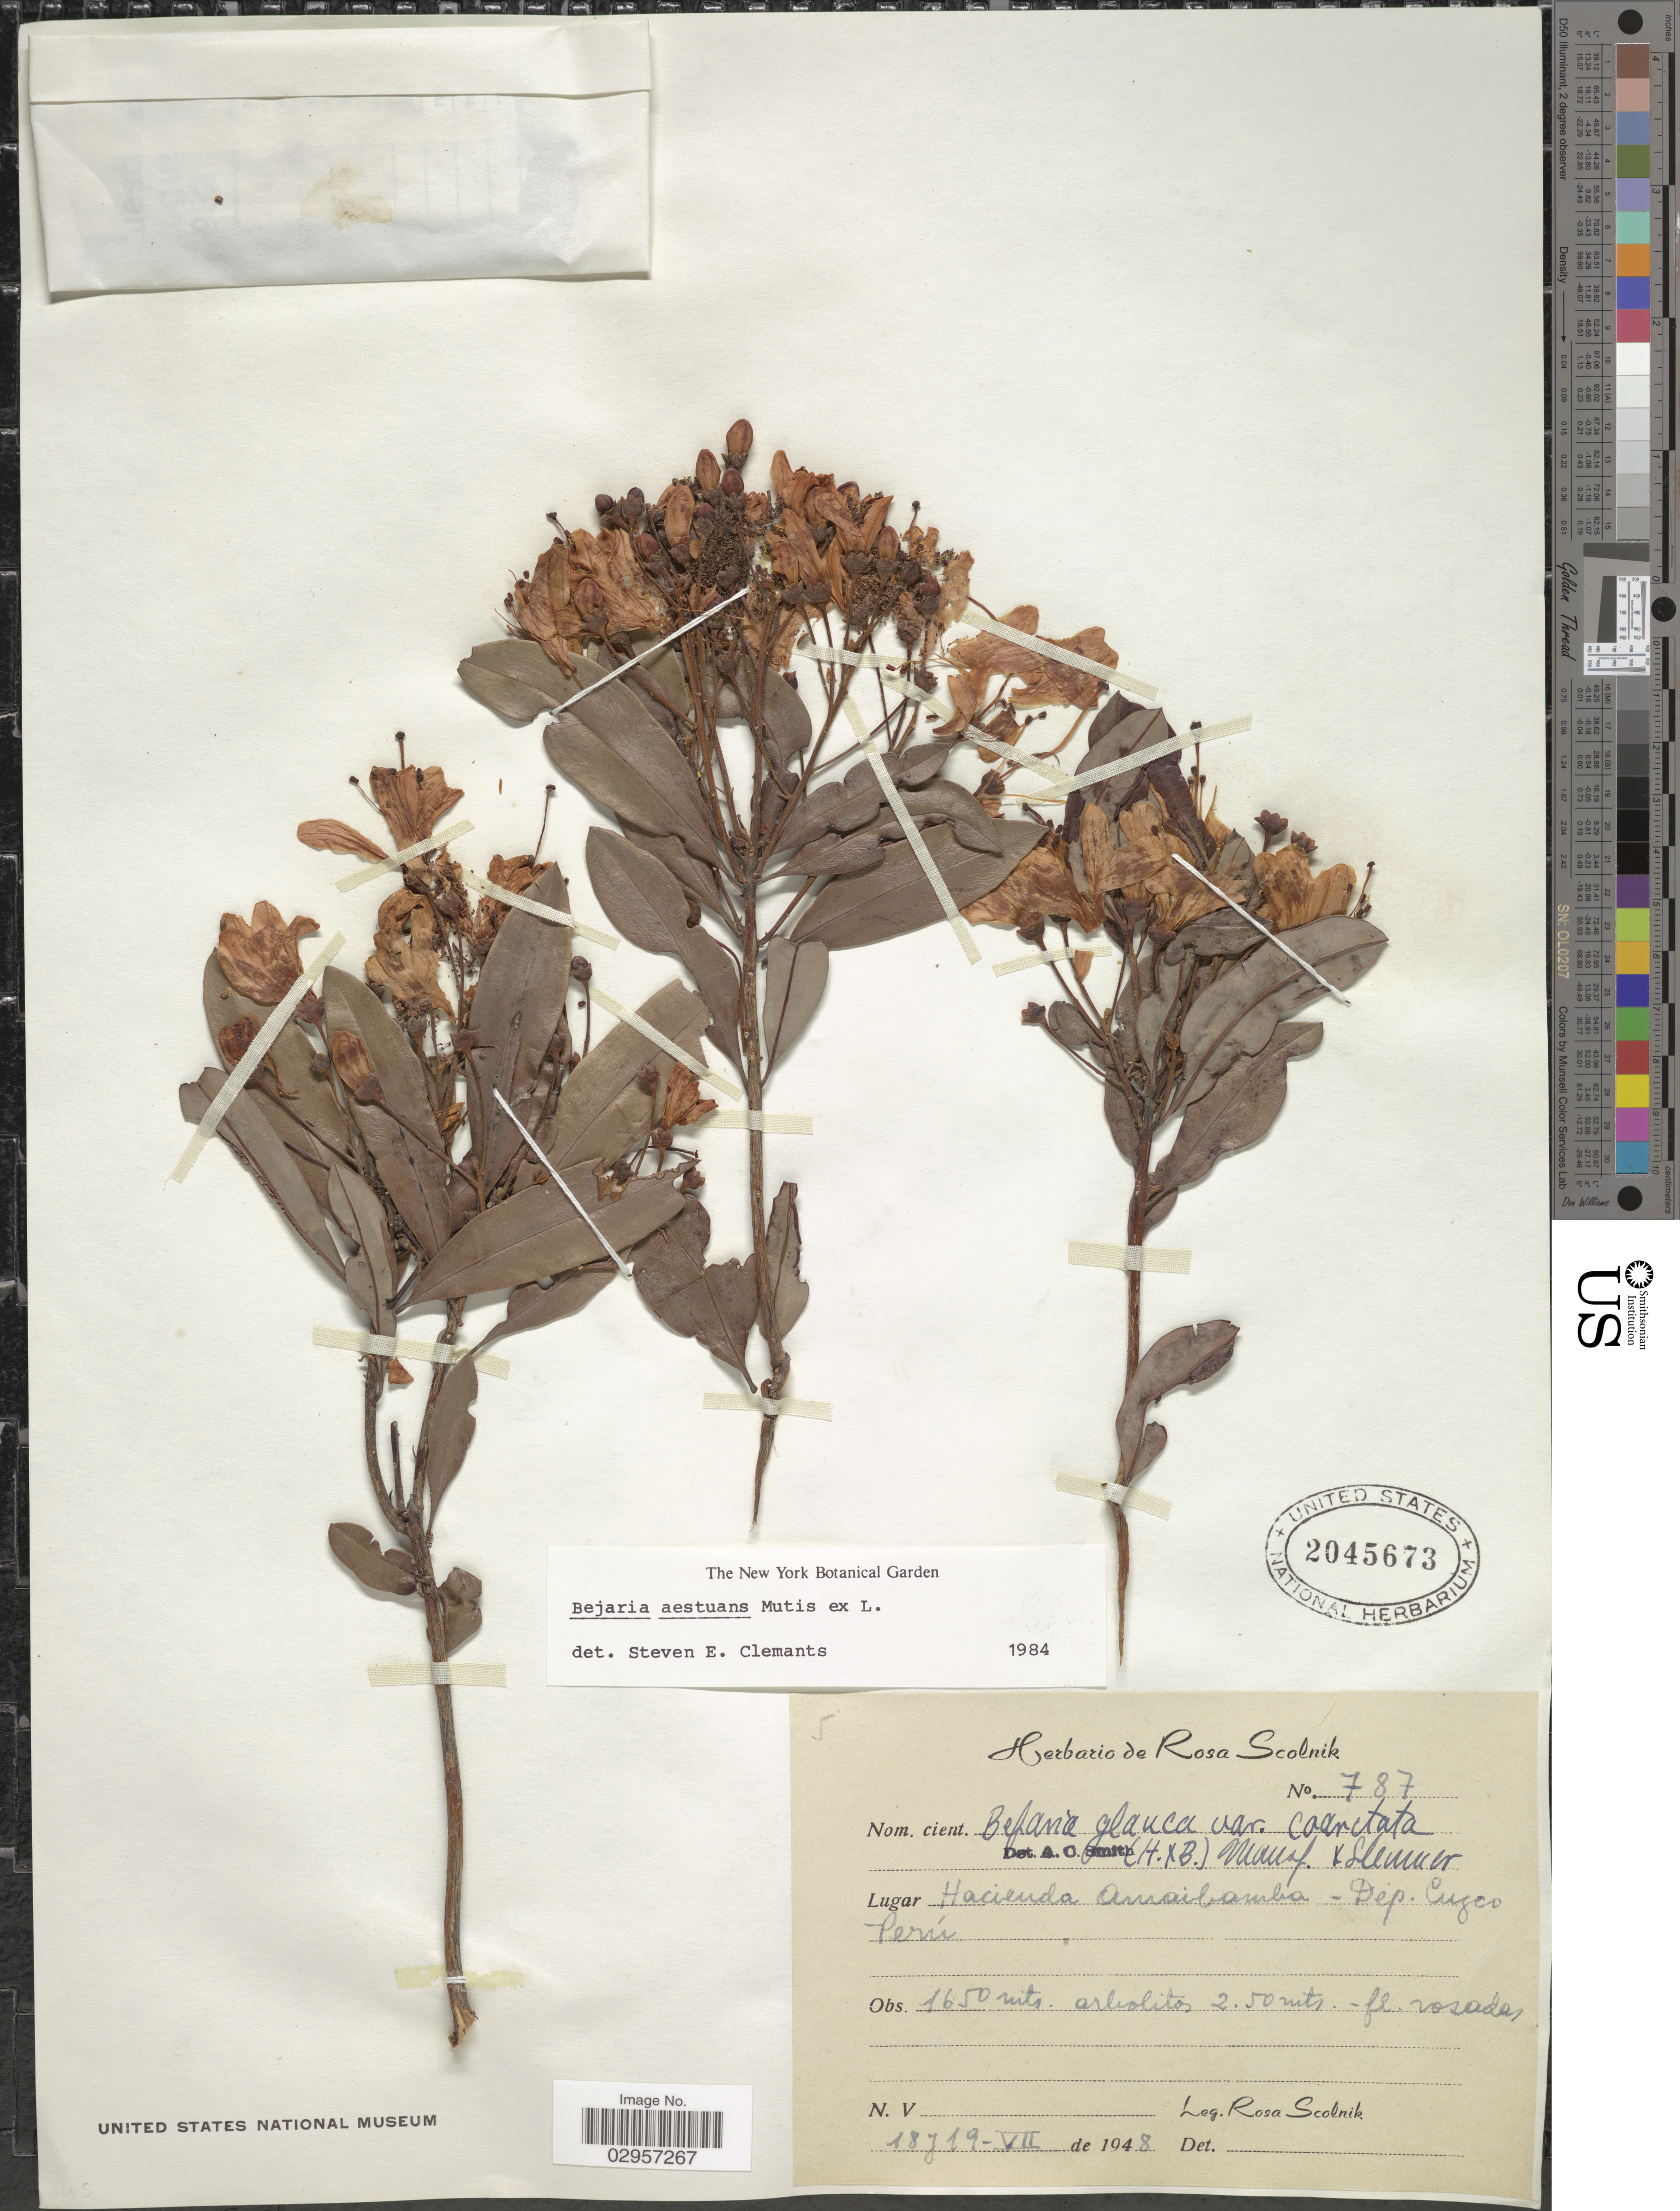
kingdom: Plantae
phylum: Tracheophyta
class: Magnoliopsida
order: Ericales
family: Ericaceae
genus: Befaria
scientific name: Befaria aestuans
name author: Mutis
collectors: R. Scolnik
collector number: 787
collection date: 1948-07-18/1948-07-19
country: Peru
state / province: Cusco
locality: Hacienda Amaibamba - Dep. Cuzco.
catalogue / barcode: US 2045673